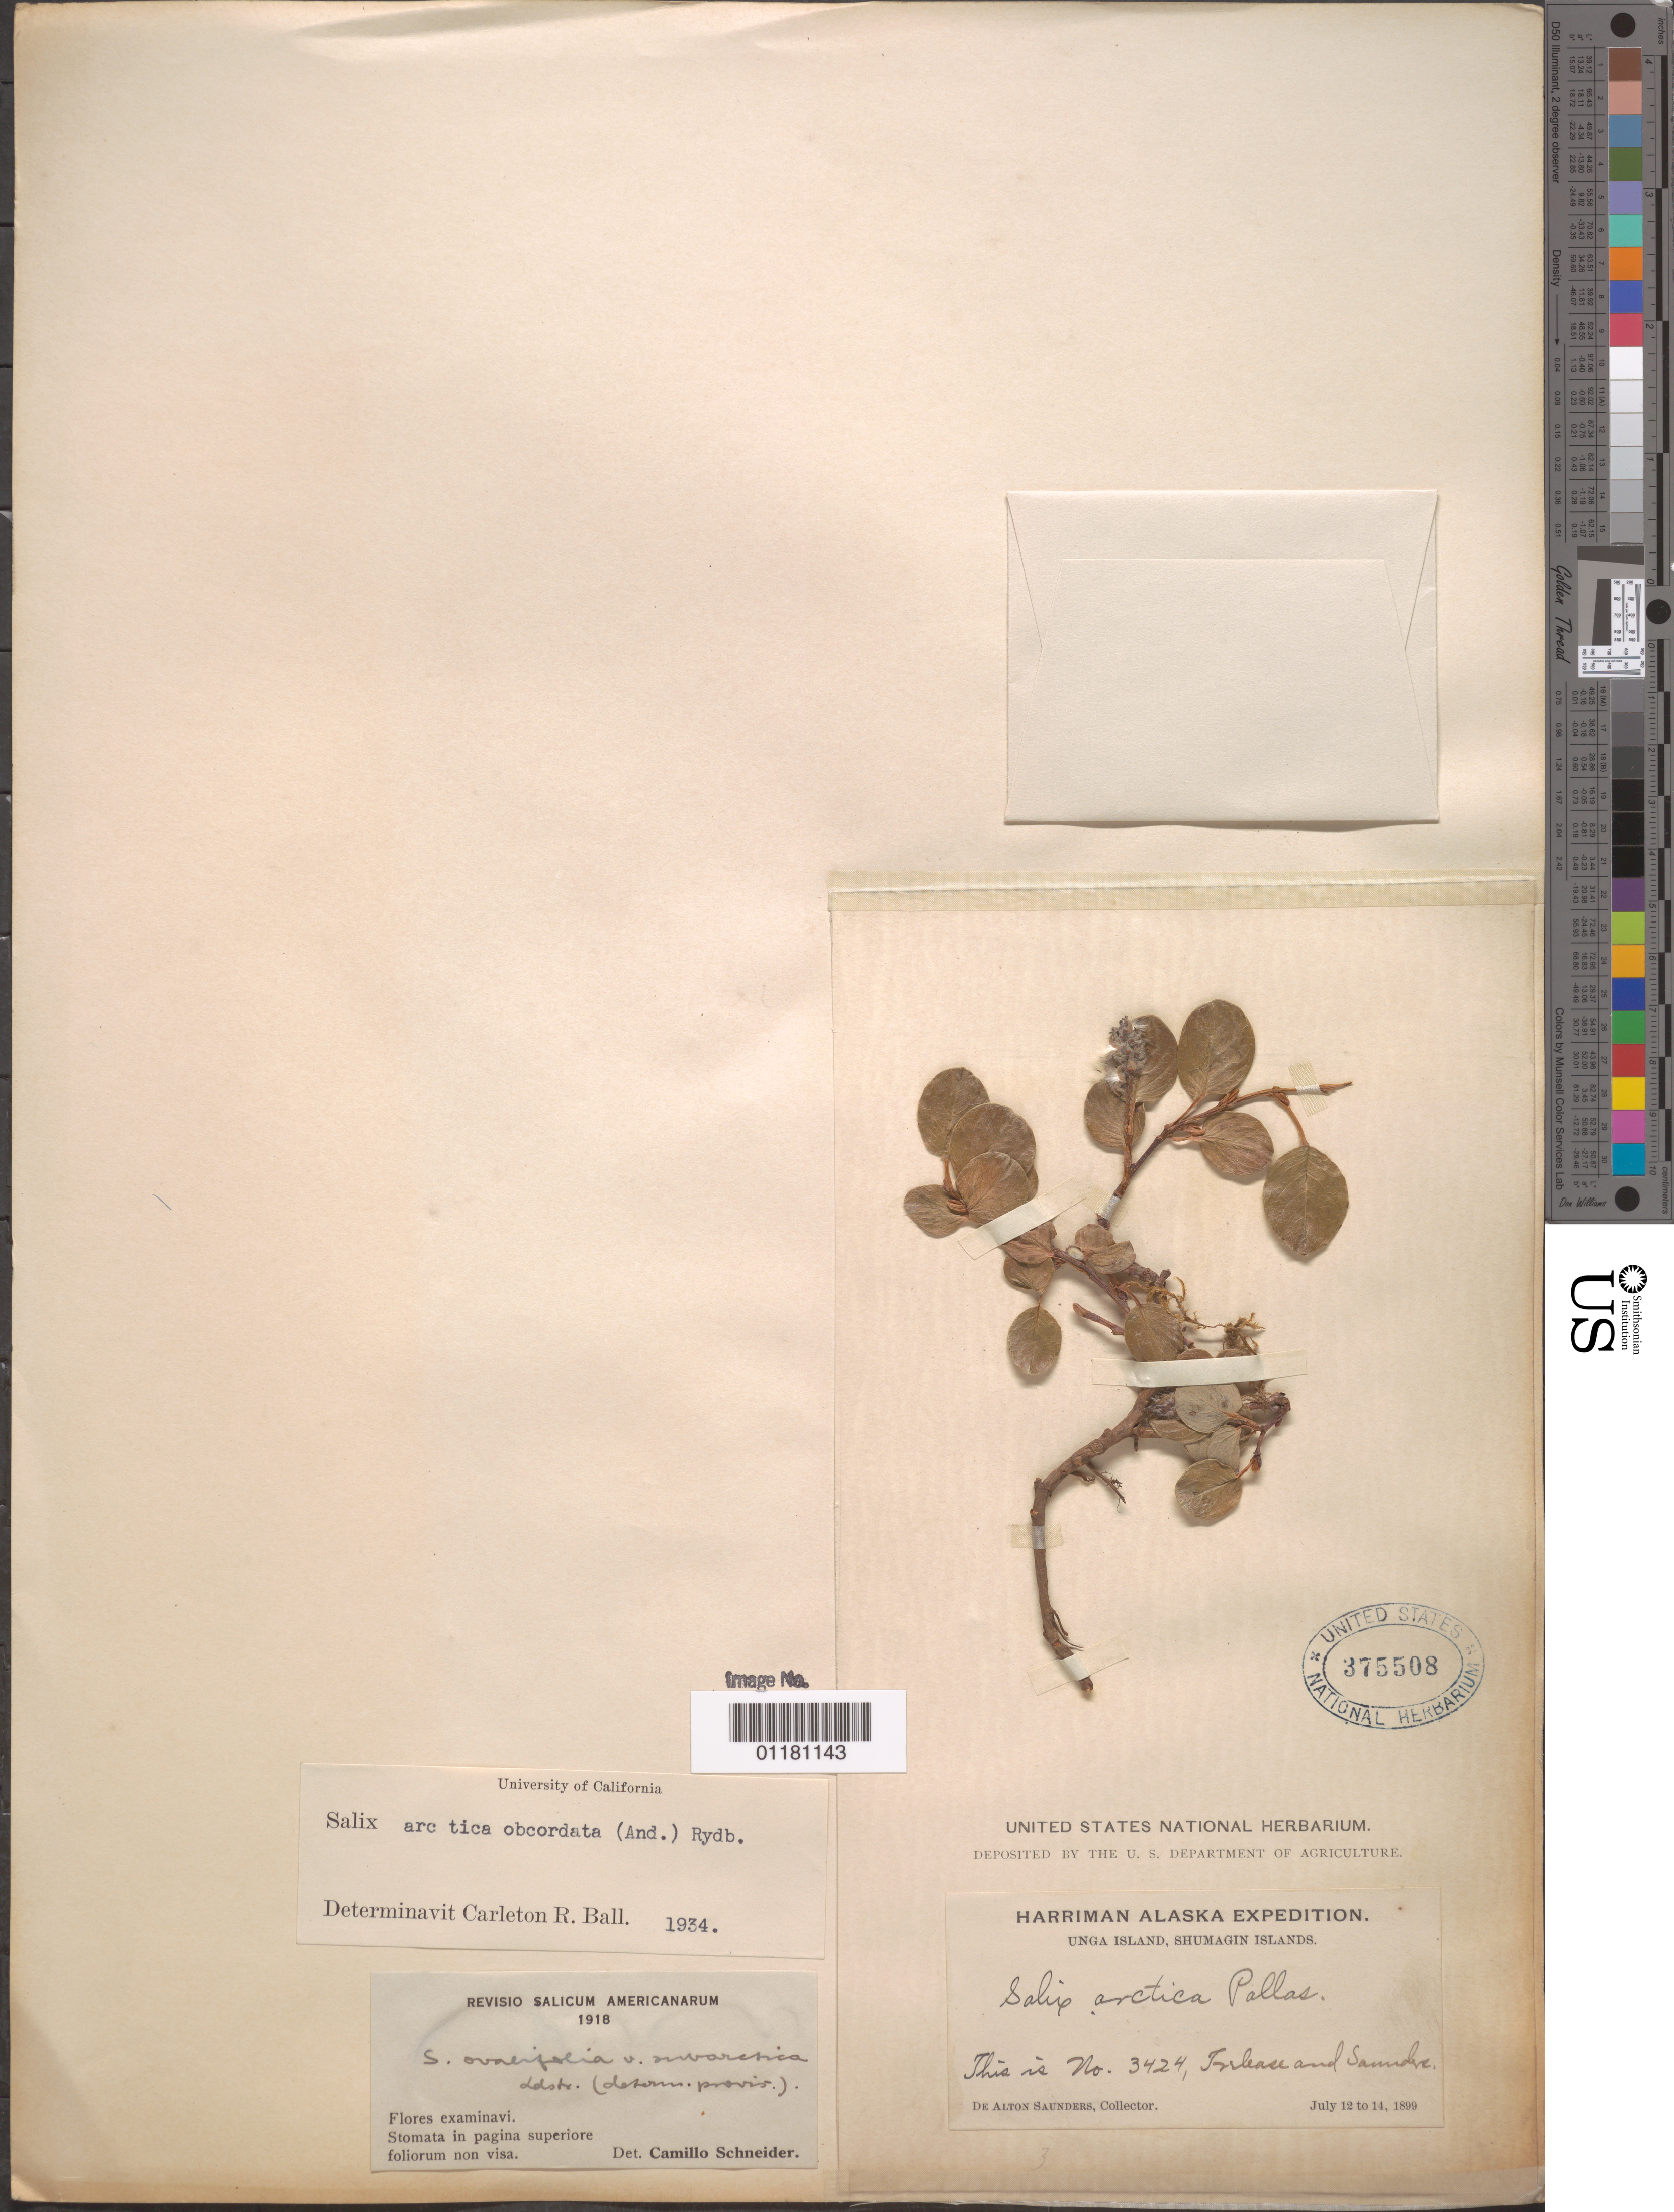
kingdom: Plantae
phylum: Tracheophyta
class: Magnoliopsida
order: Malpighiales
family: Salicaceae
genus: Salix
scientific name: Salix arctica var. obcordata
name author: (Andersson) Rydb.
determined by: Ball, C. R.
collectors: D. Saunders & -- Trelease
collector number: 3424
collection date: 1899-07-12/1899-07-14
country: United States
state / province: Alaska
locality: Unga Island, Shumagin Islands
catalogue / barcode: US 375508